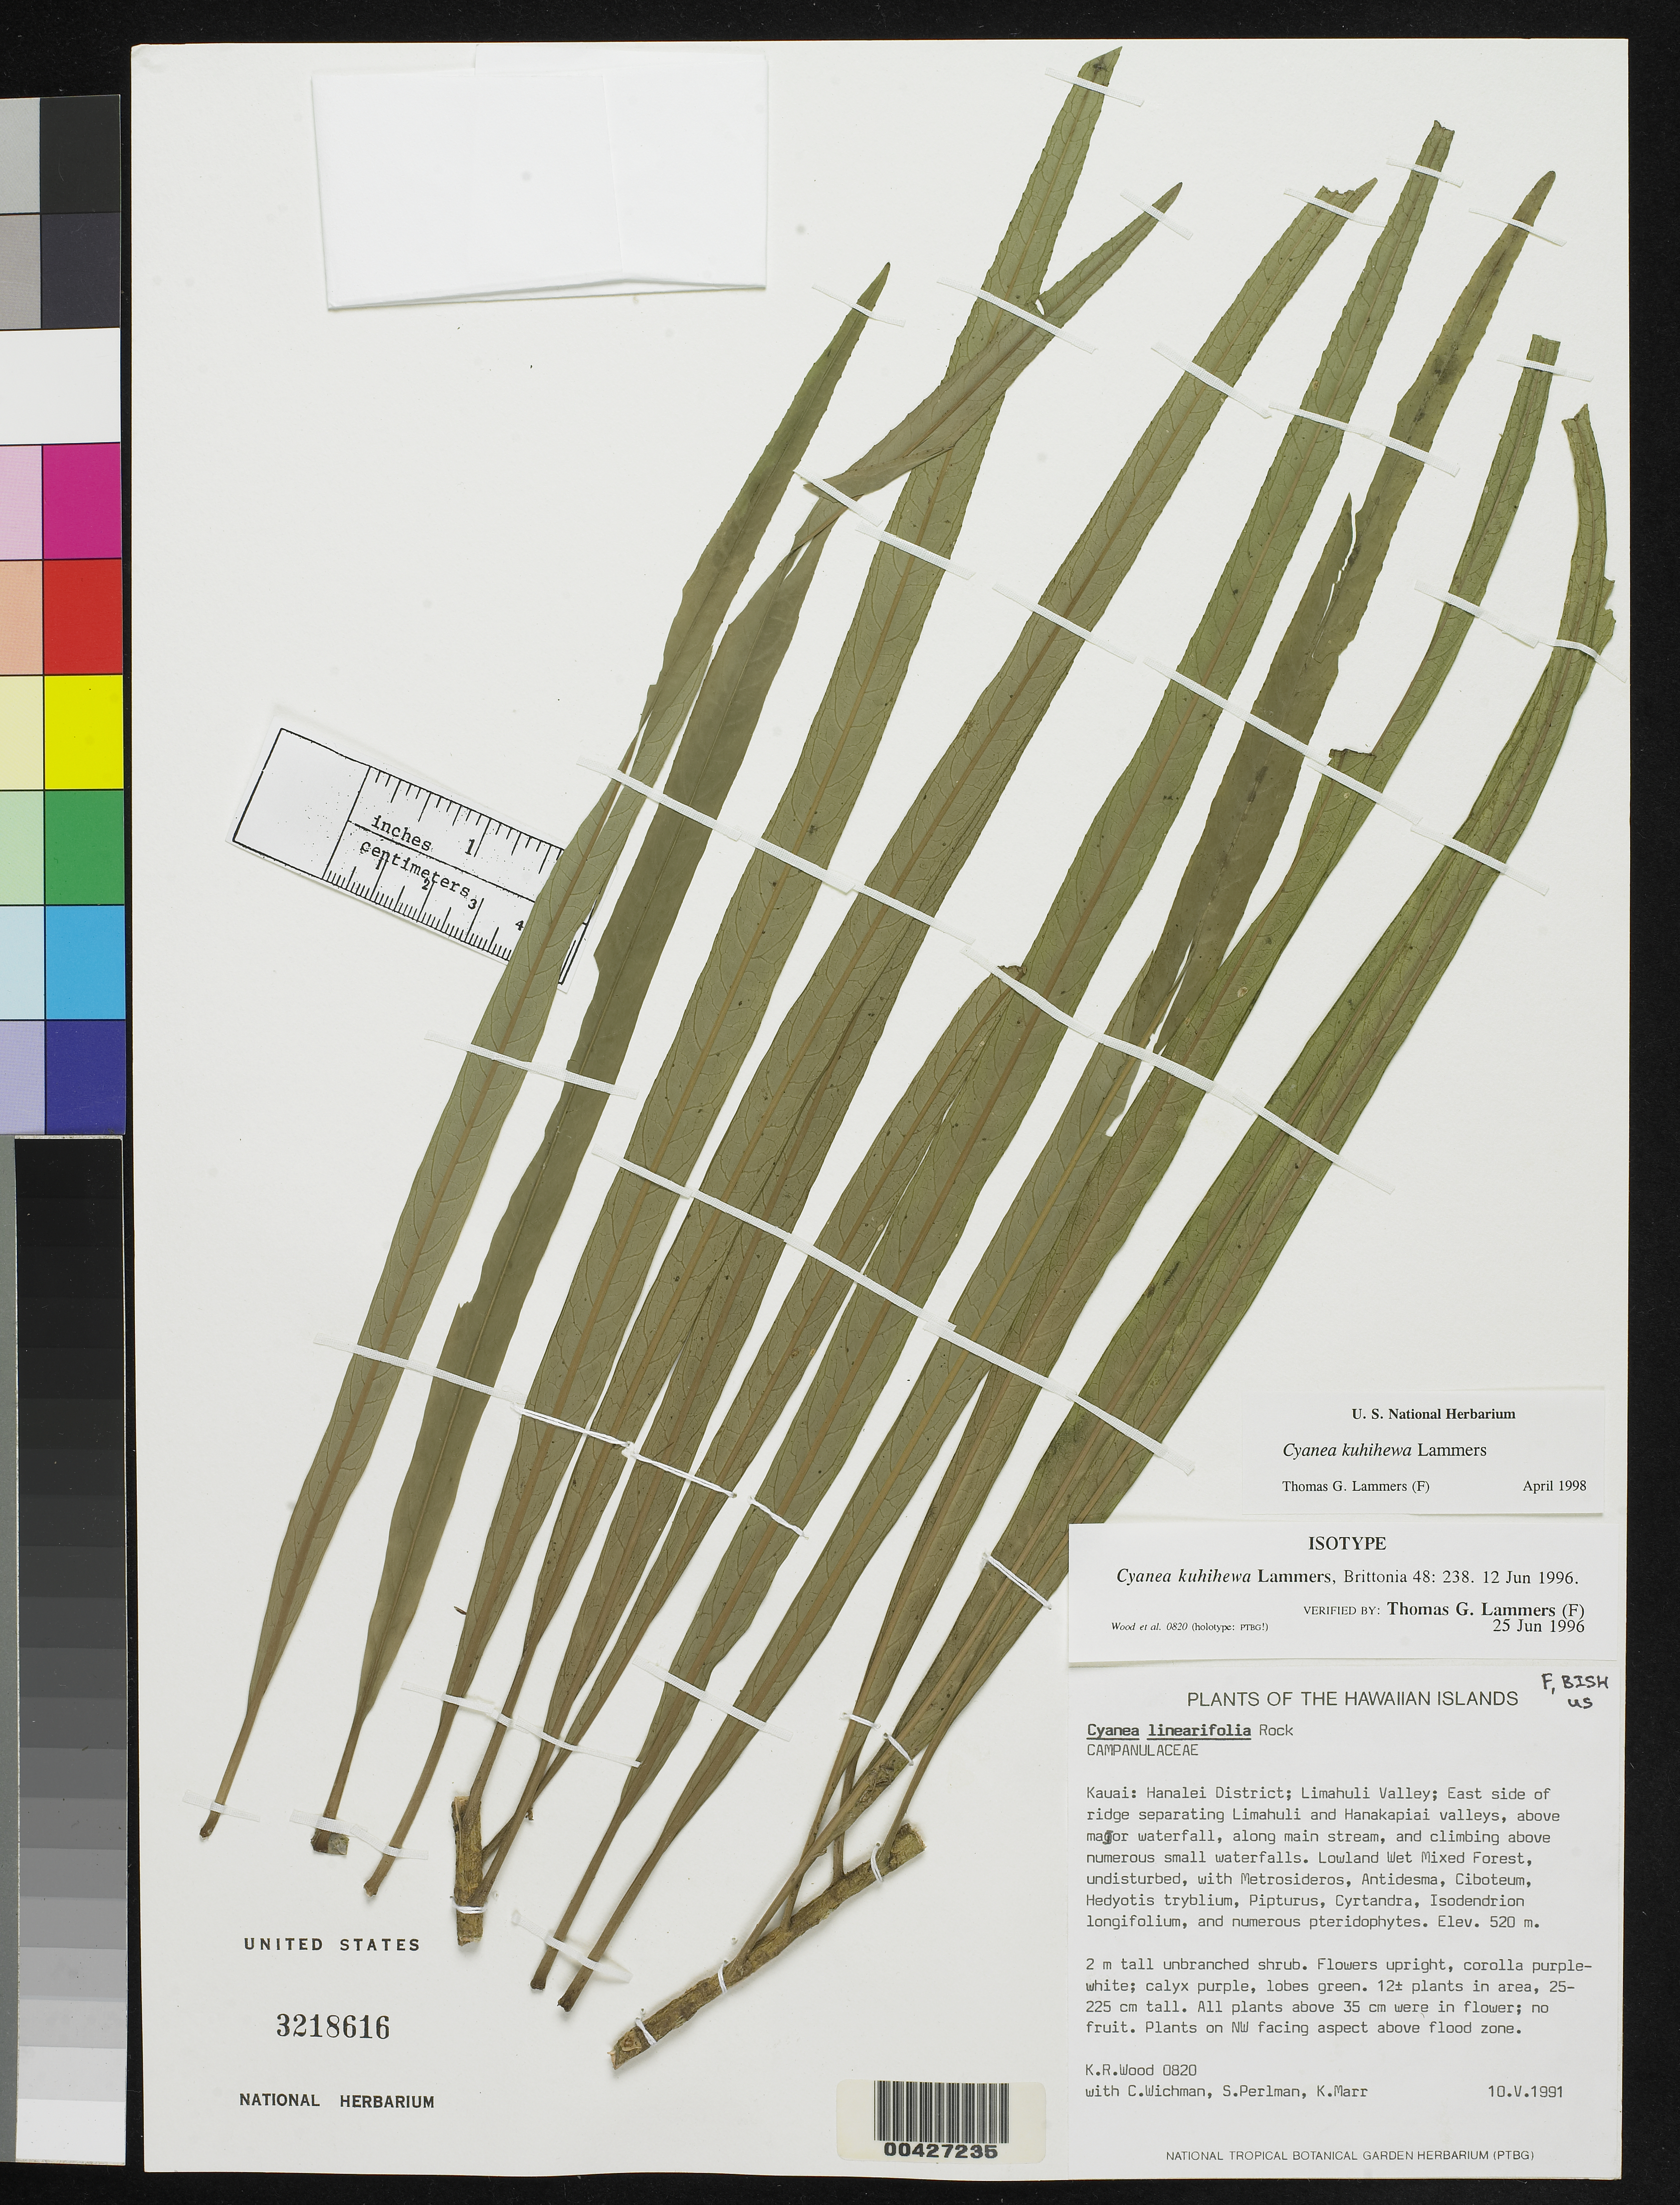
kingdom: Plantae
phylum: Tracheophyta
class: Magnoliopsida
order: Asterales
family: Campanulaceae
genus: Cyanea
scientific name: Cyanea kuhihewa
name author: Lammers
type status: Isotype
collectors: K. R. Wood, C. Wichman, S. P. Perlman & K. Marr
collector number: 0820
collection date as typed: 10 May 1991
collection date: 1991-05-10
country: United States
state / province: Hawaii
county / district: Kauai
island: Kaua'i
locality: Limahuli Valley, E side of ridge separating Limahuli & Hanalapiai Valleys, above major waterfall. Hanalei.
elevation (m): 250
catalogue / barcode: US 3218616